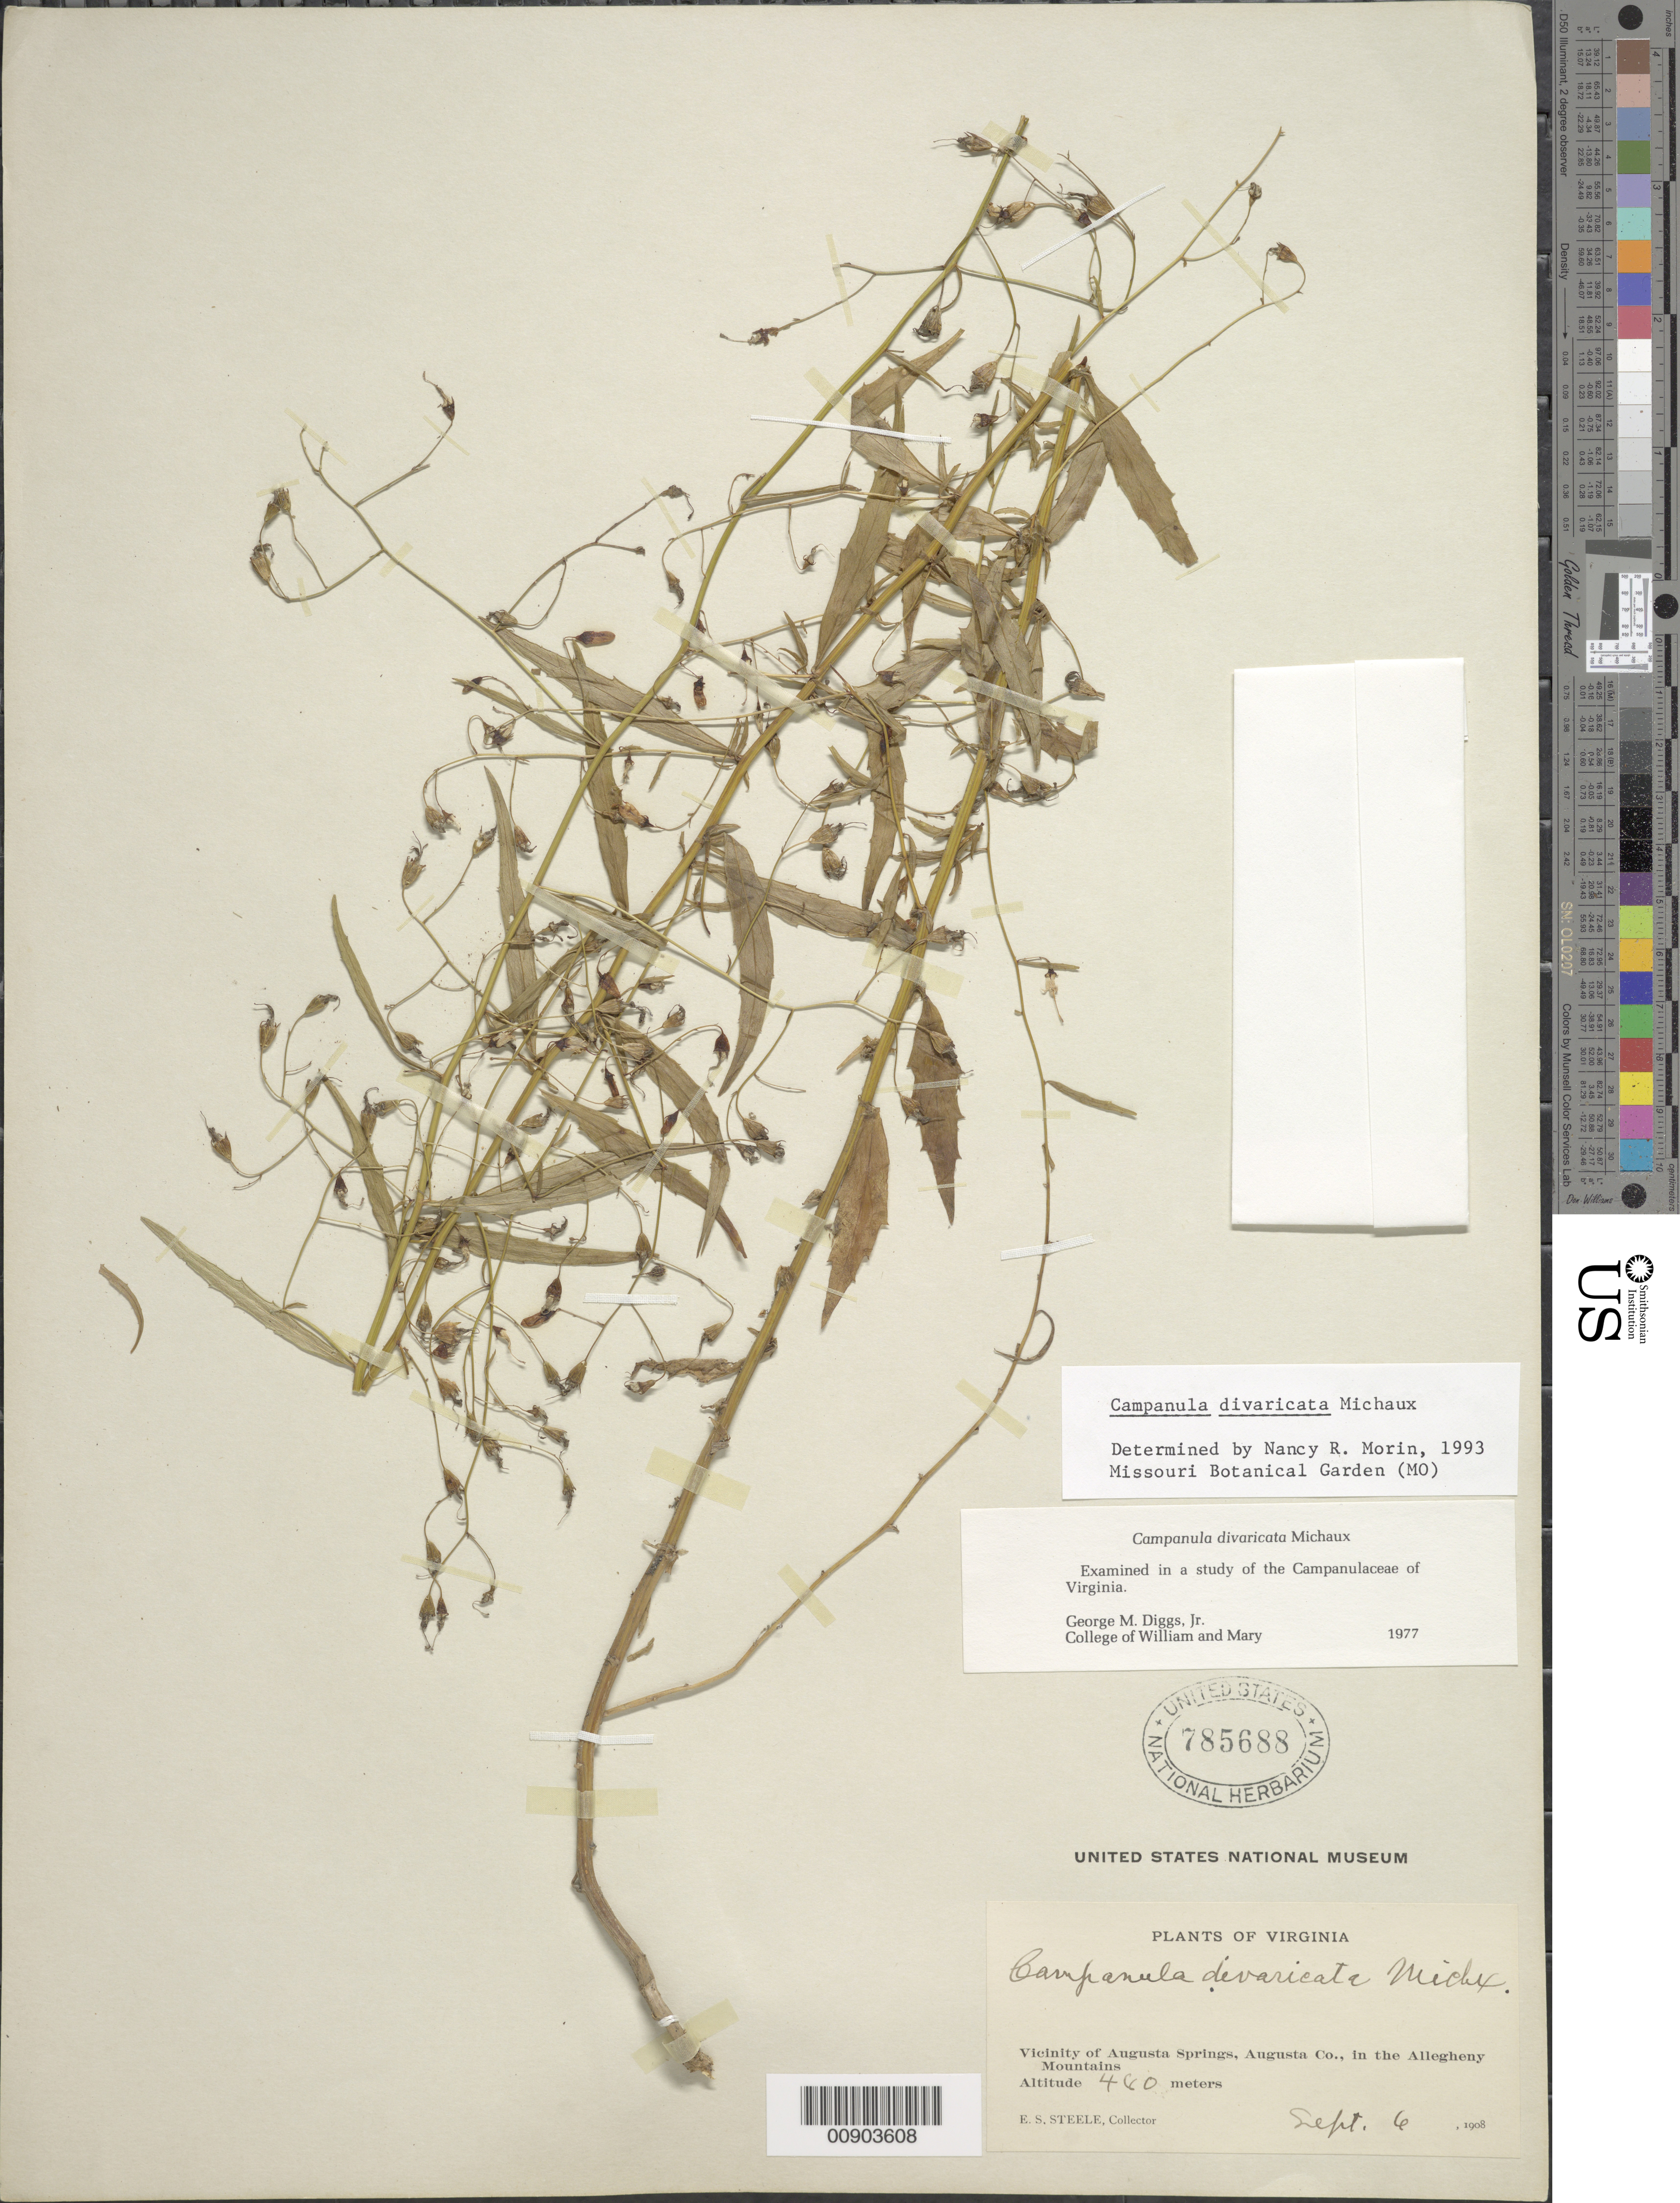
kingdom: Plantae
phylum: Tracheophyta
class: Magnoliopsida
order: Asterales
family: Campanulaceae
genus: Campanula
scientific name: Campanula divaricata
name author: Michx.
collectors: E. Steele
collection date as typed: Sept. 6, 1908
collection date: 1908-09-06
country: United States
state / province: Virginia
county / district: Augusta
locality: Augusta Springs, in the Allegheny Mountains.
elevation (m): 480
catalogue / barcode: US 785688